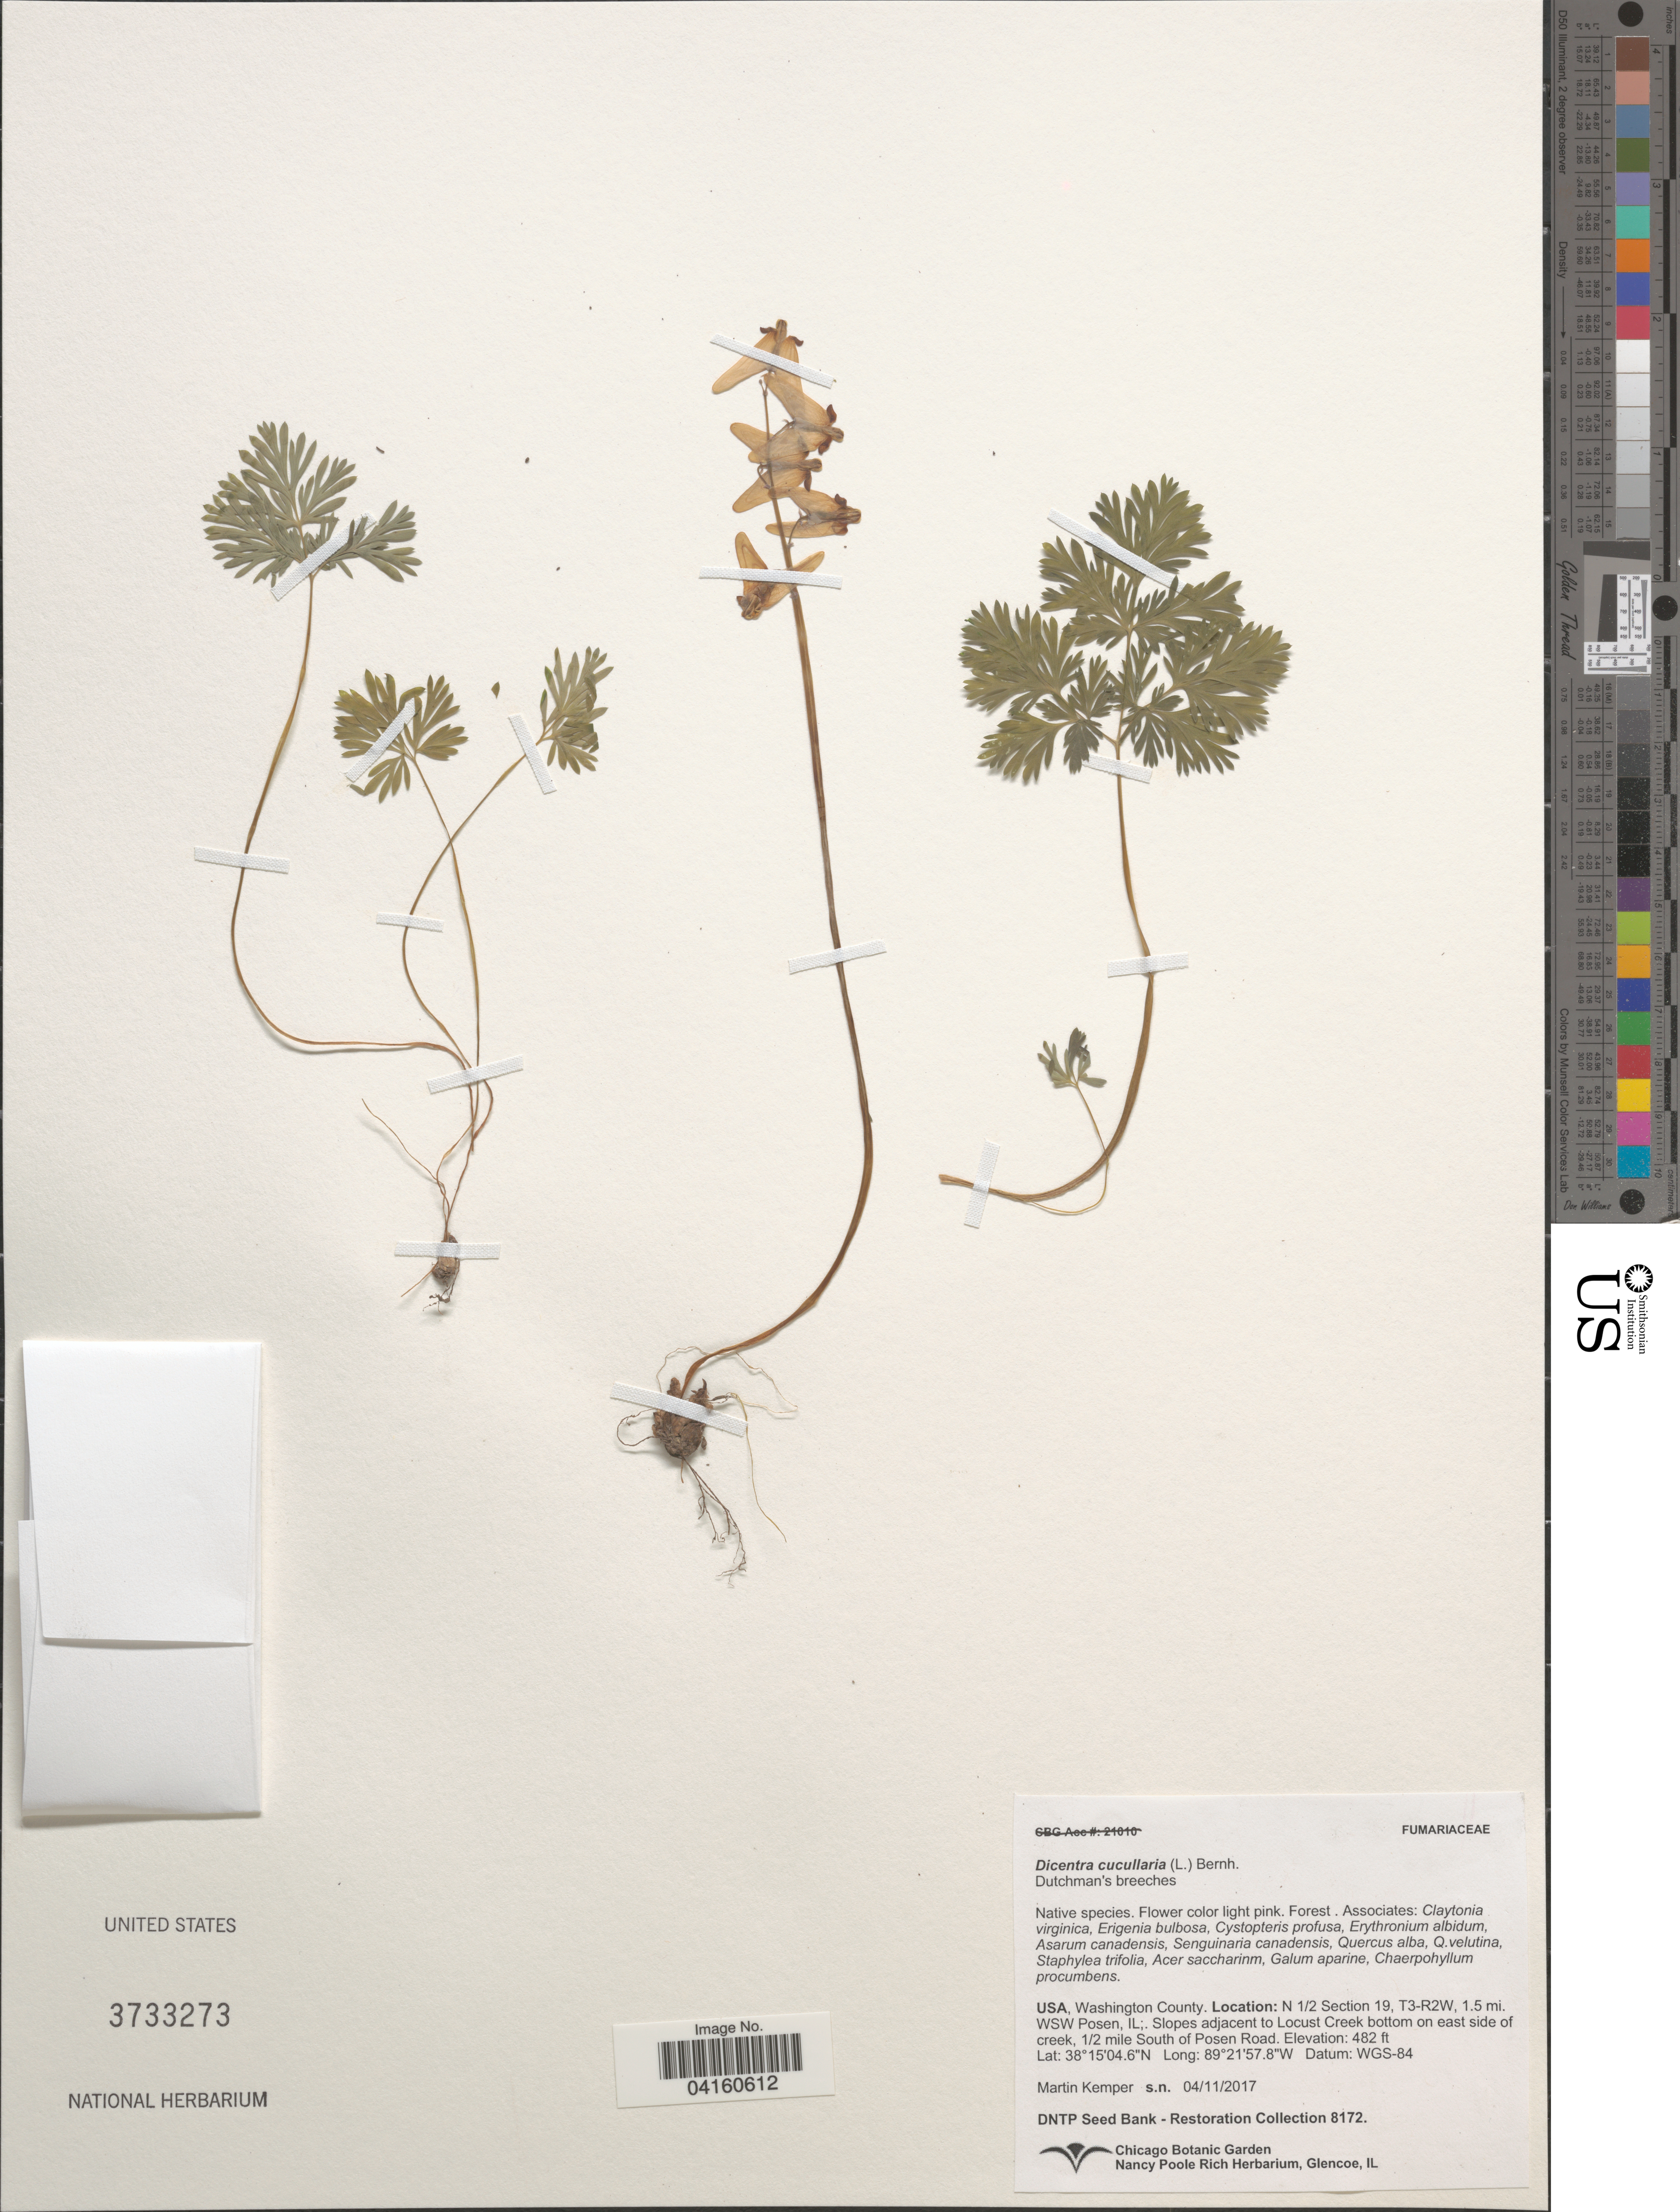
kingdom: Plantae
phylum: Tracheophyta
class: Magnoliopsida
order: Ranunculales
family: Papaveraceae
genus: Dicentra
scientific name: Dicentra cucullaria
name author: (L.) Bernh.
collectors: M. Kemper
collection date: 2017-04-11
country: United States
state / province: Illinois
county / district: Washington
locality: Washington County. N 1/2 Section 19, T3-R2W, 1.5 mi. WSW Posen. Slopes adjacent to Locust Creek bottom on east side of creek, 1/2 mile South of Posen Road.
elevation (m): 147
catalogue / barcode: US 3733273